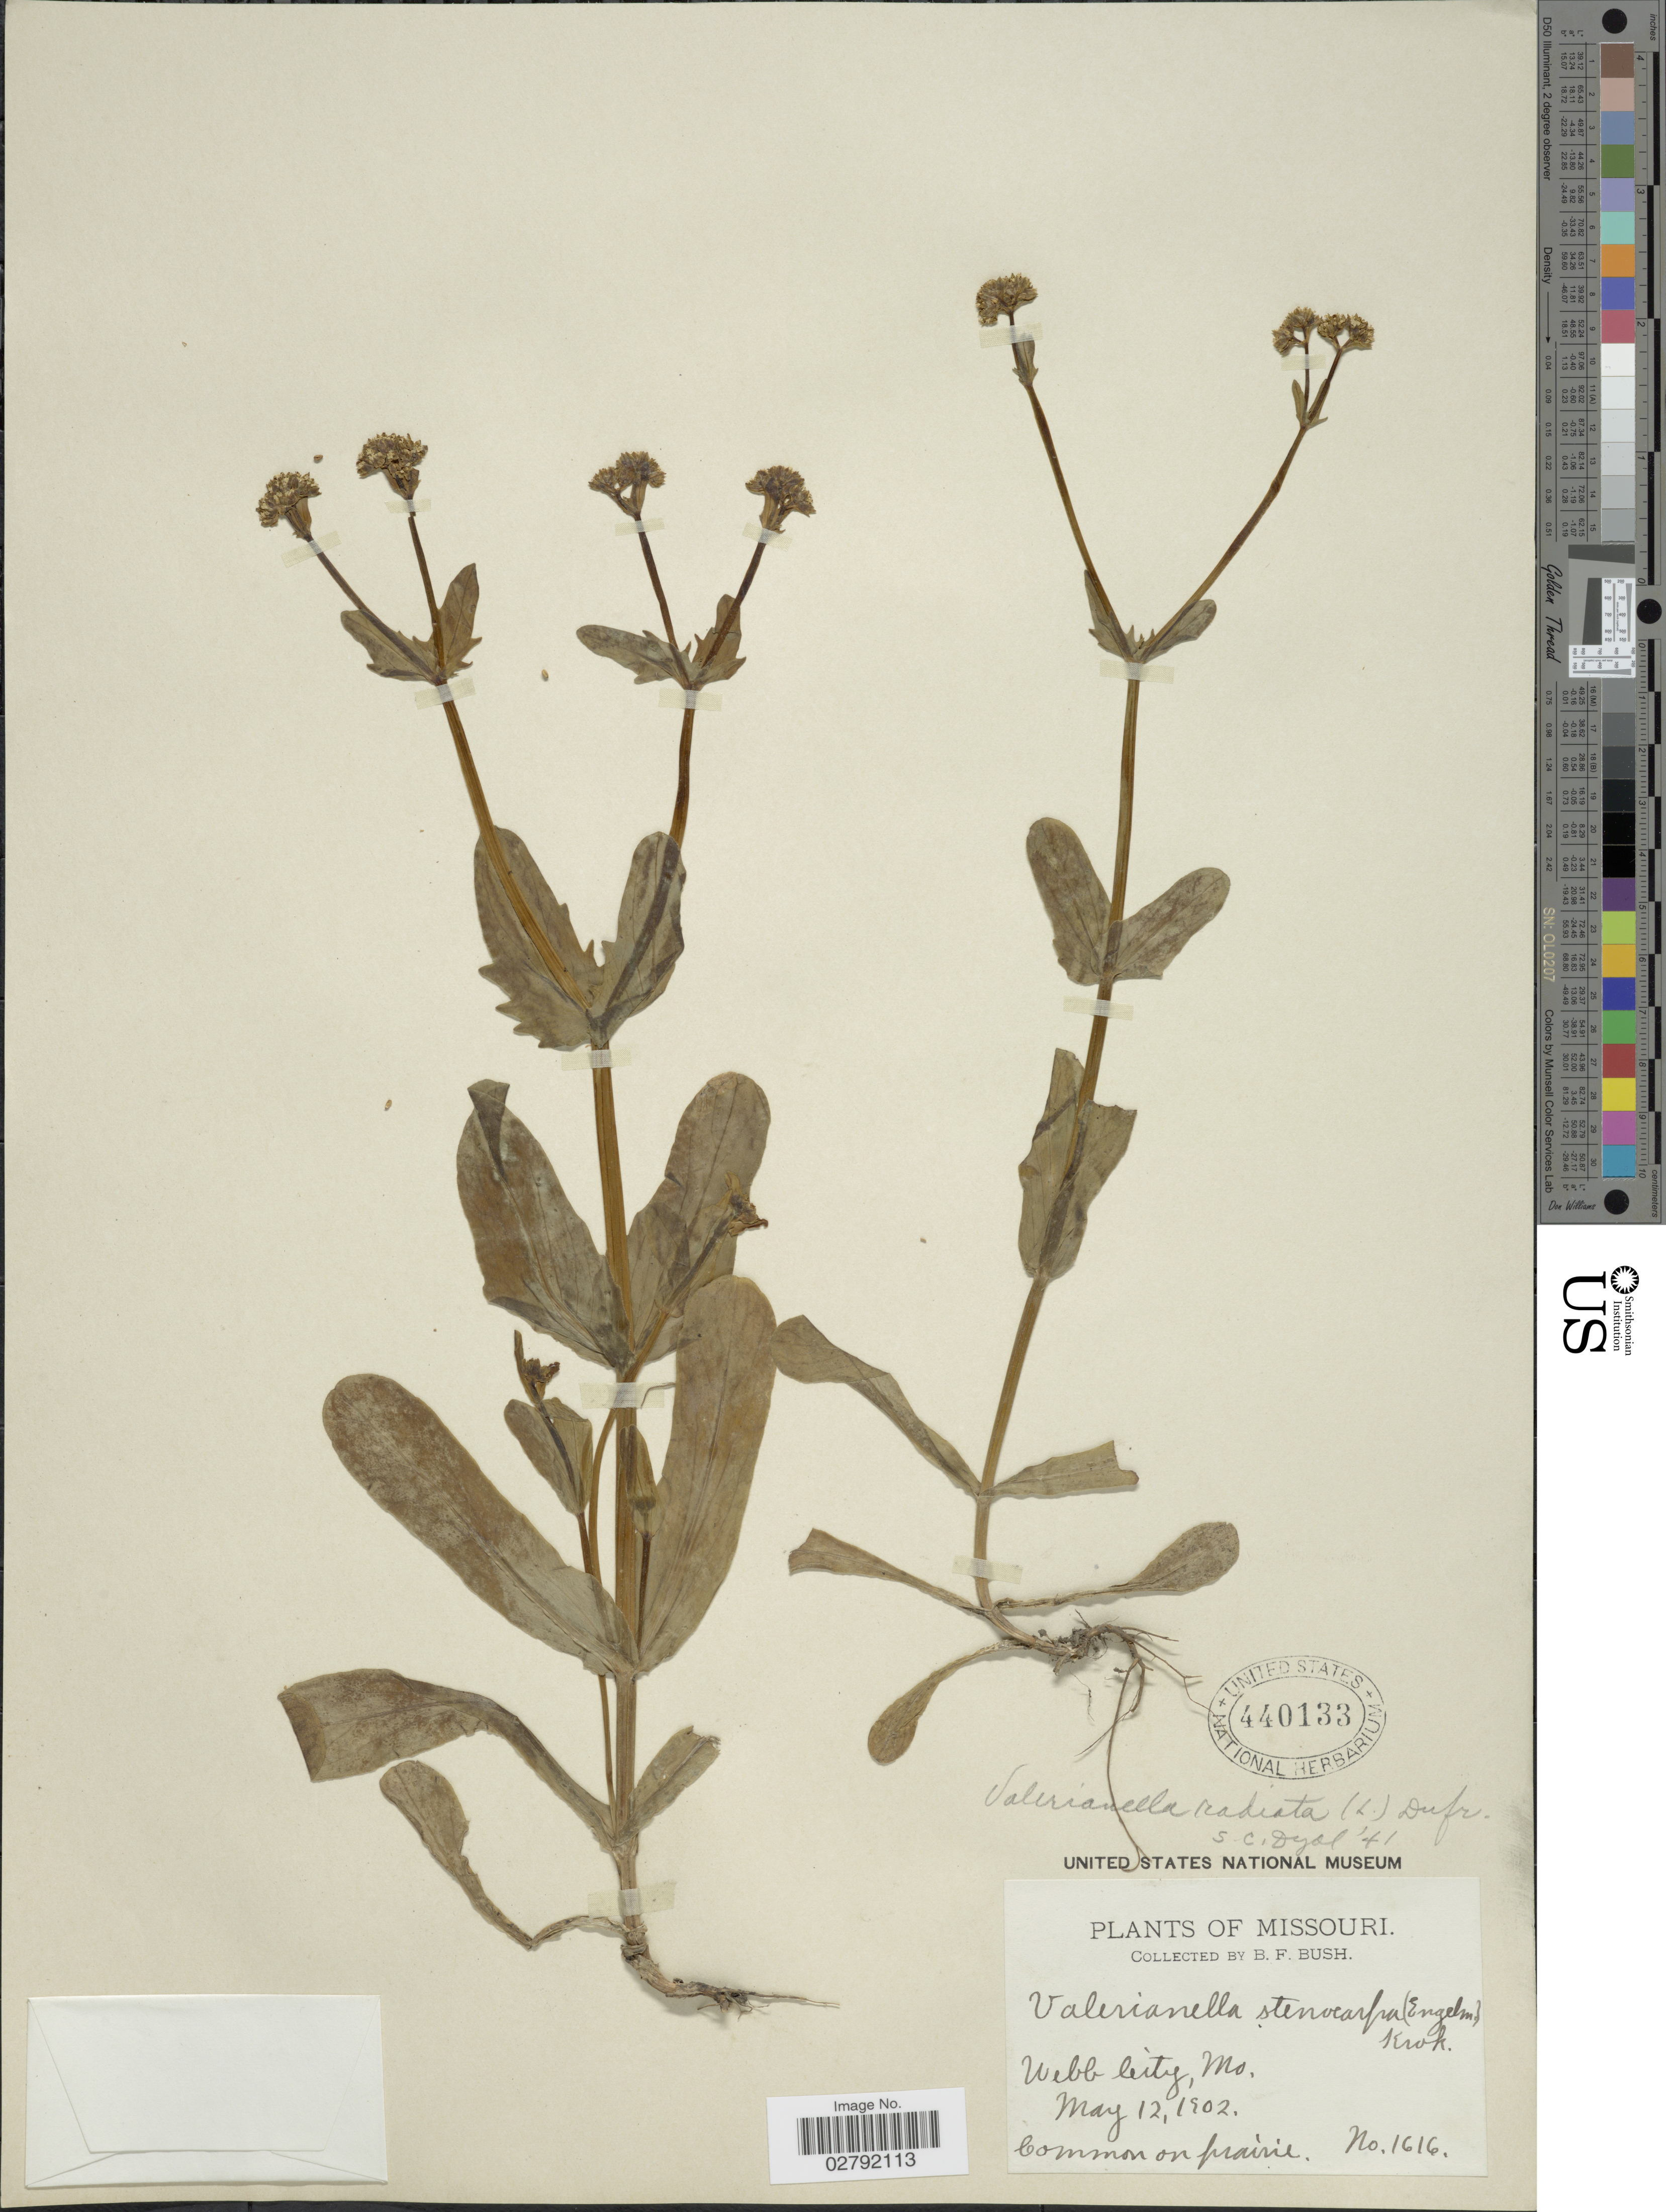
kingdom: Plantae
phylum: Tracheophyta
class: Magnoliopsida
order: Dipsacales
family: Caprifoliaceae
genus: Valerianella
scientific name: Valerianella radiata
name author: (L.) Dufr.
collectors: B. F. Bush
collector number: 1616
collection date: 1902-05-12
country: United States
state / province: Missouri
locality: Webb City.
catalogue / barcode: US 440133